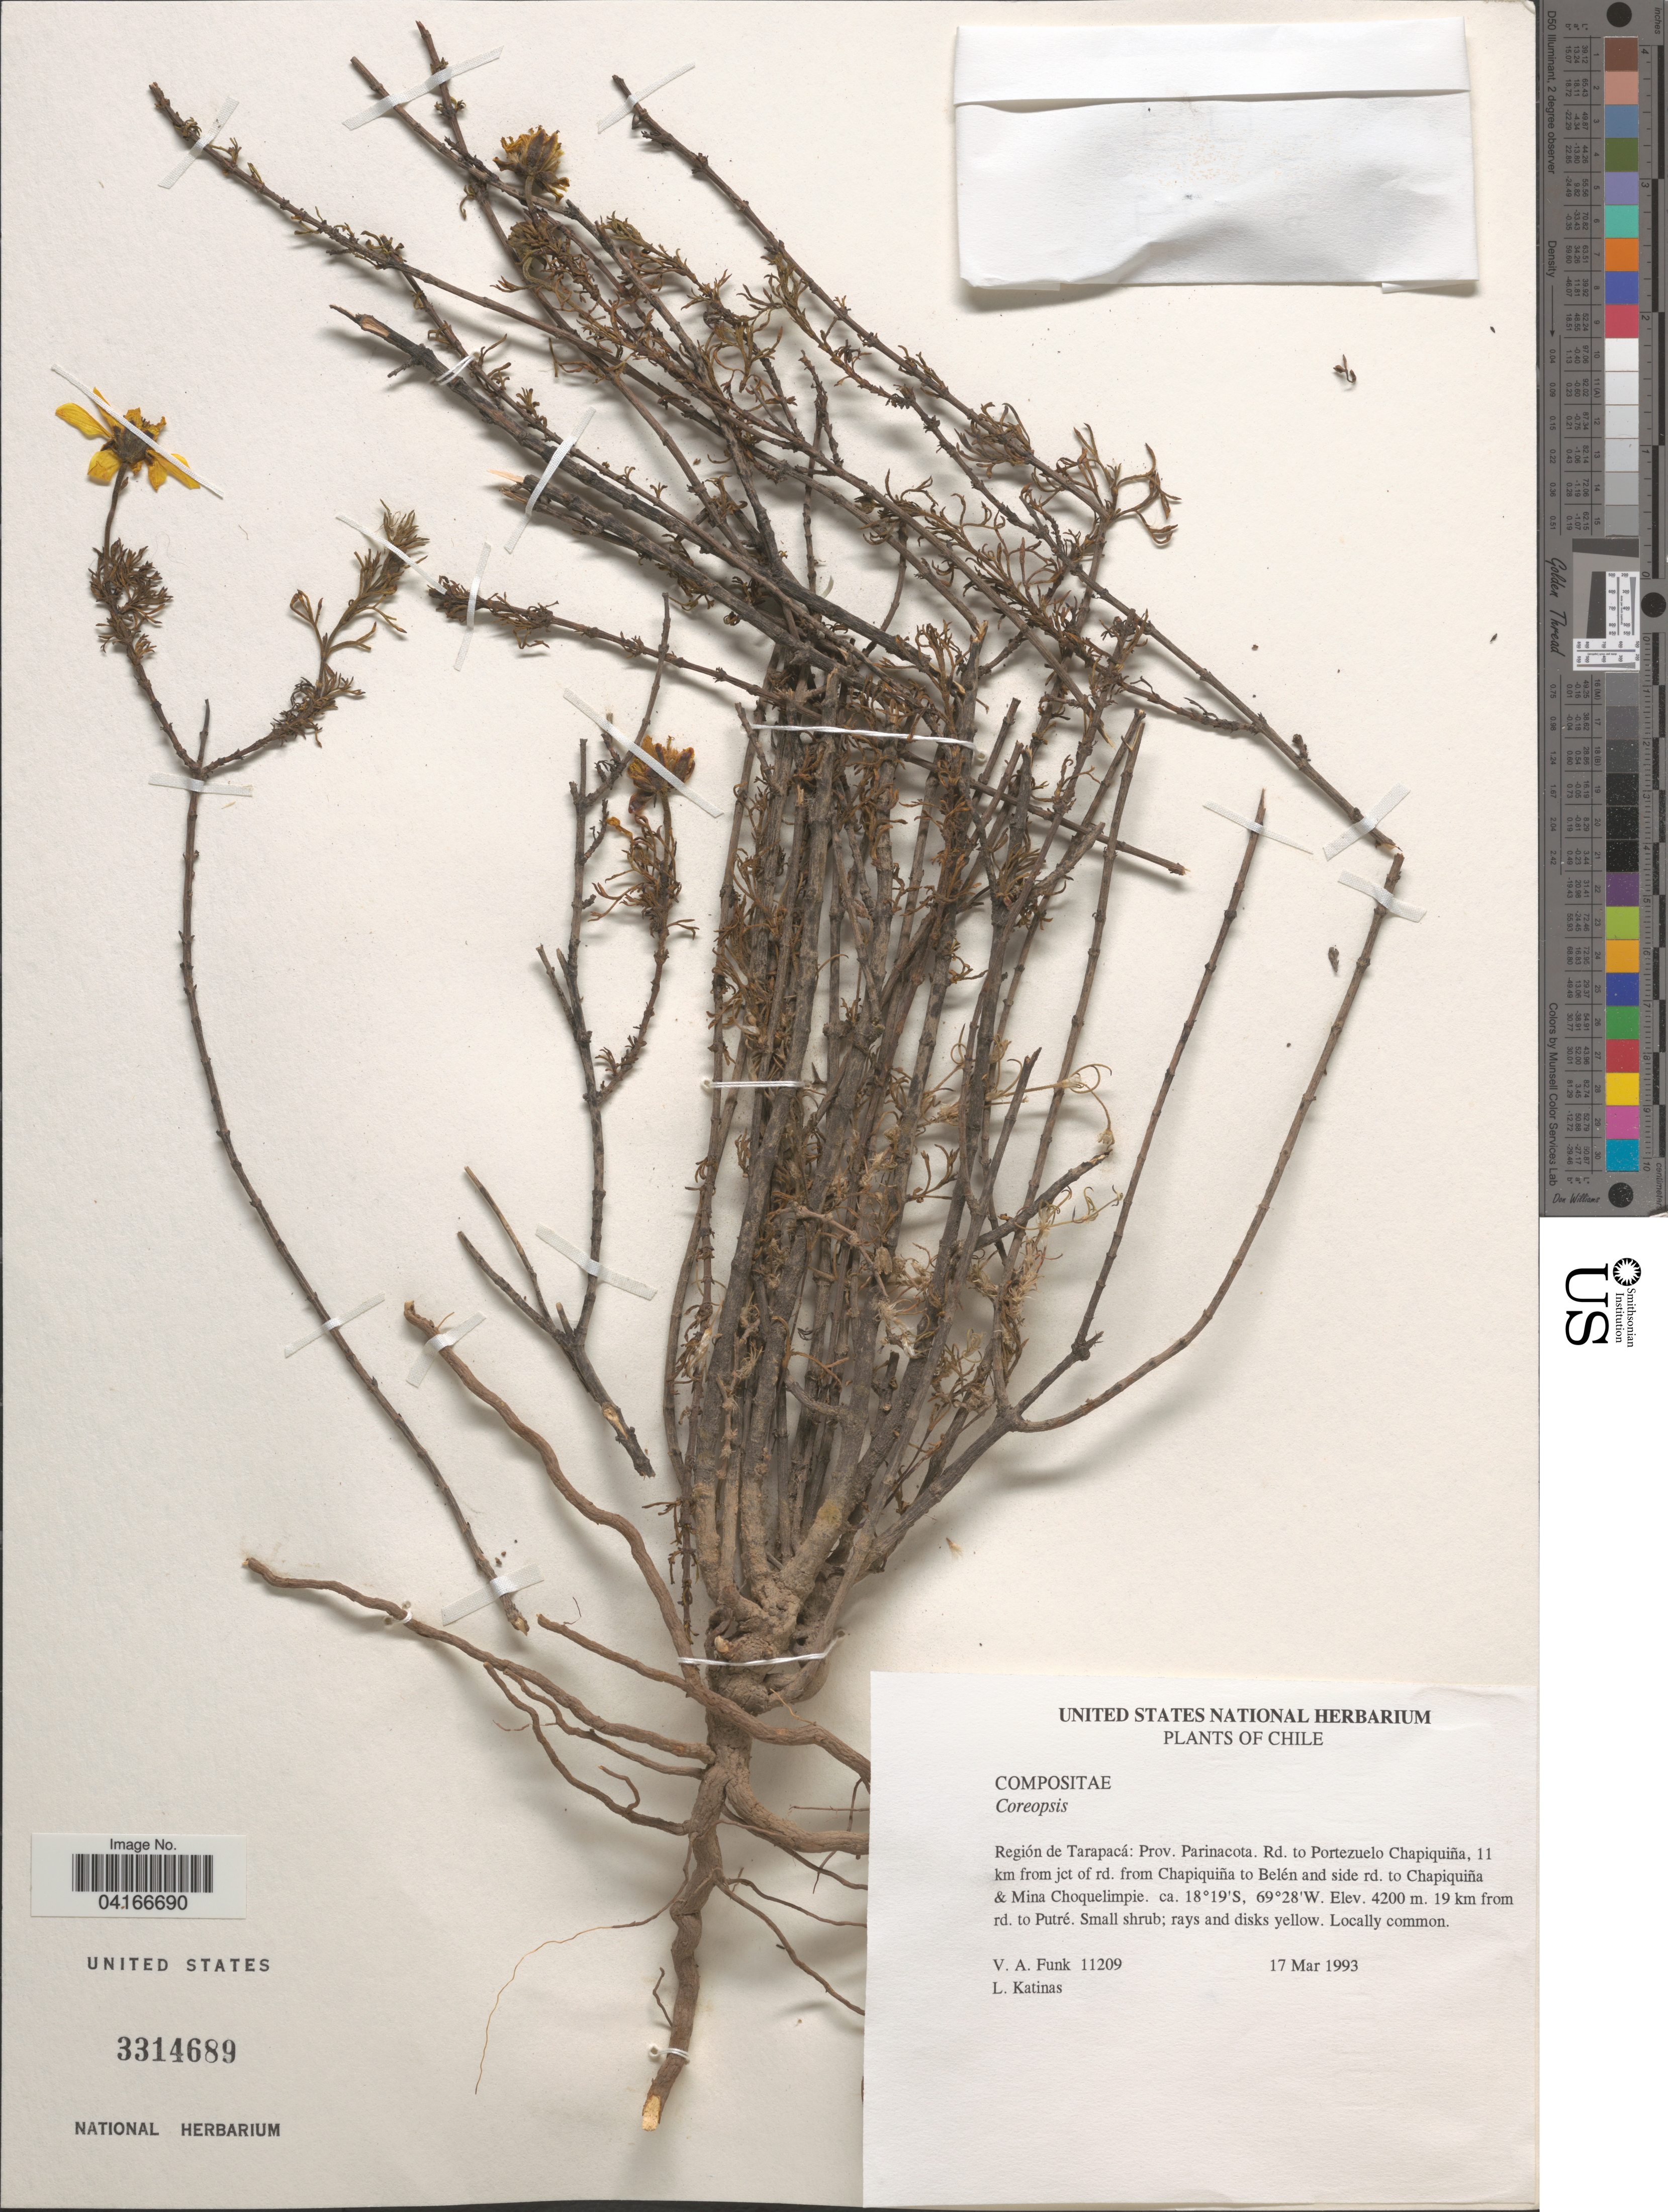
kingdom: Plantae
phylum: Tracheophyta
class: Magnoliopsida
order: Asterales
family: Asteraceae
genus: Coreopsis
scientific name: Coreopsis sp.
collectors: V. Funk & L. Katinas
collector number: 11209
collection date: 1993-03-17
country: Chile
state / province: Tarapacá (I)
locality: Région de Tarapacá: Prov. Parinacota. Rd. to Portezuelo Chapiquiña, 11 km from jct of rd. from Chapiquiña to Belén and side rd. to Chapiquiña & Mina Choquelimpie. 19 km from rd. to Putré.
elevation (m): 4200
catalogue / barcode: US 3314689